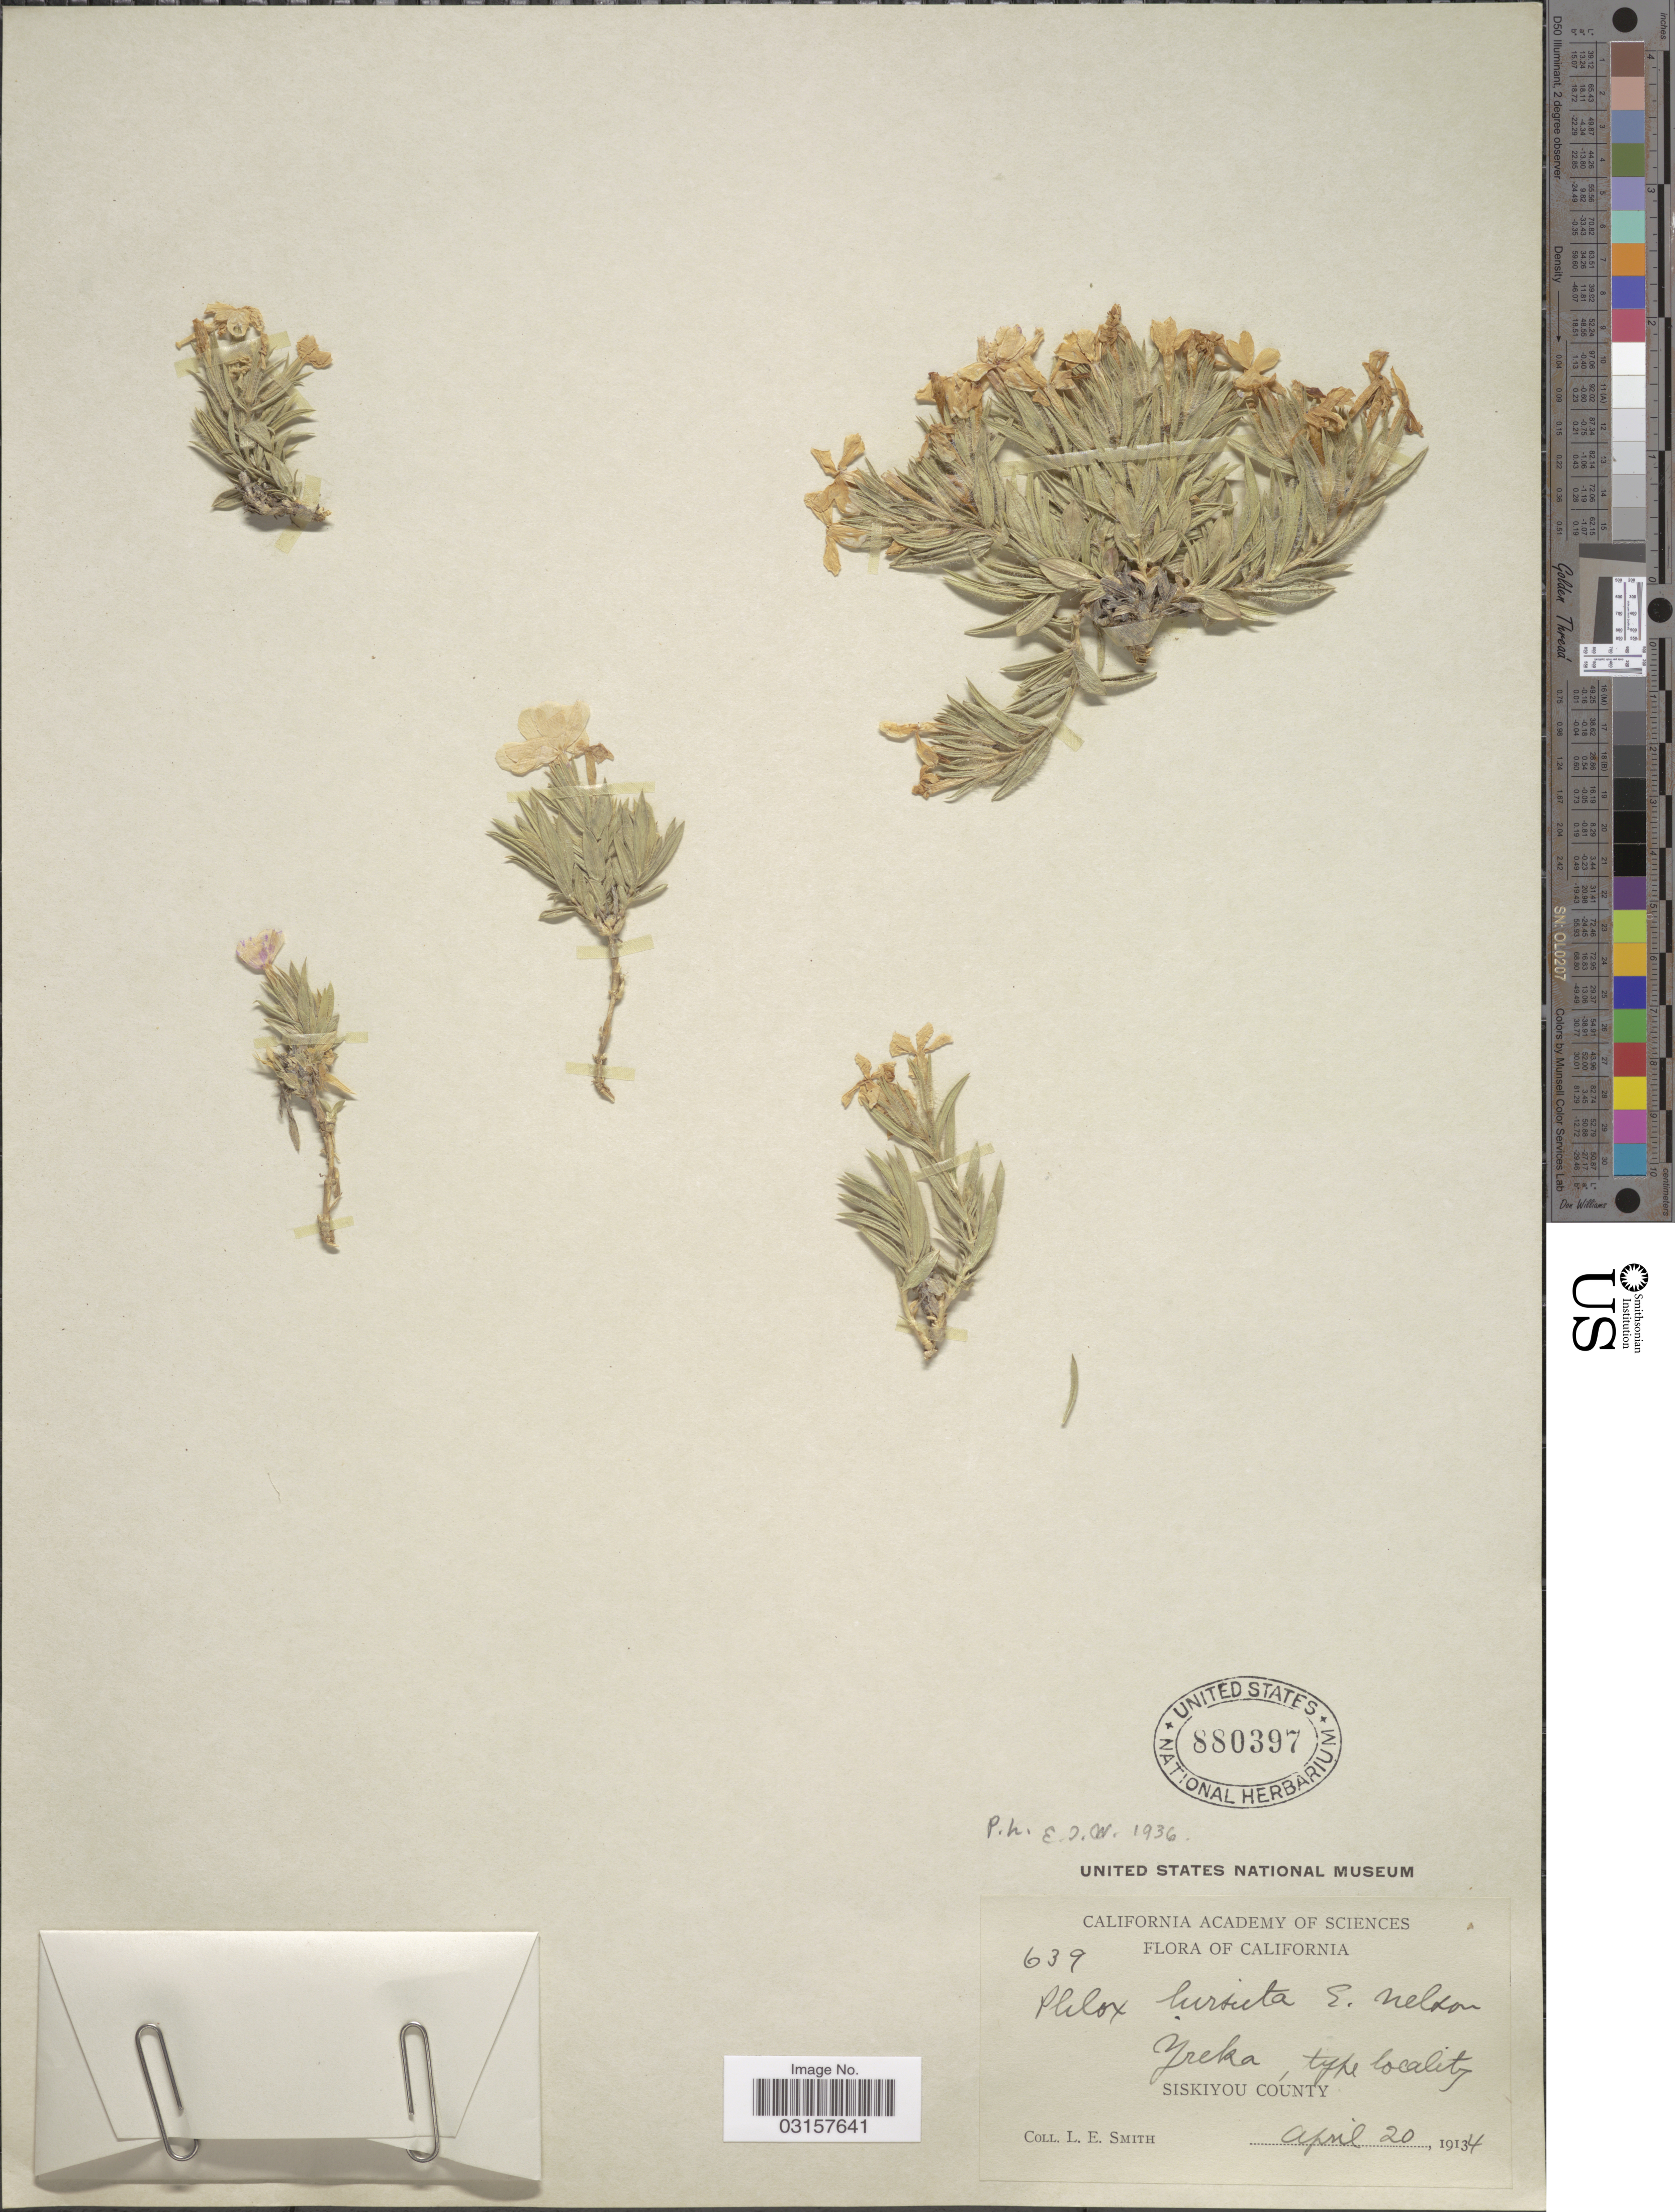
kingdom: Plantae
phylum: Tracheophyta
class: Magnoliopsida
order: Ericales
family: Polemoniaceae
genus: Phlox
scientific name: Phlox hirsuta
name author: E.E. Nelson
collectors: L. E. Smith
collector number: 639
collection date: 1914-04-20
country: United States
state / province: California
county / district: Siskiyou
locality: Yreka, Siskiyou County.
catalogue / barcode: US 880397